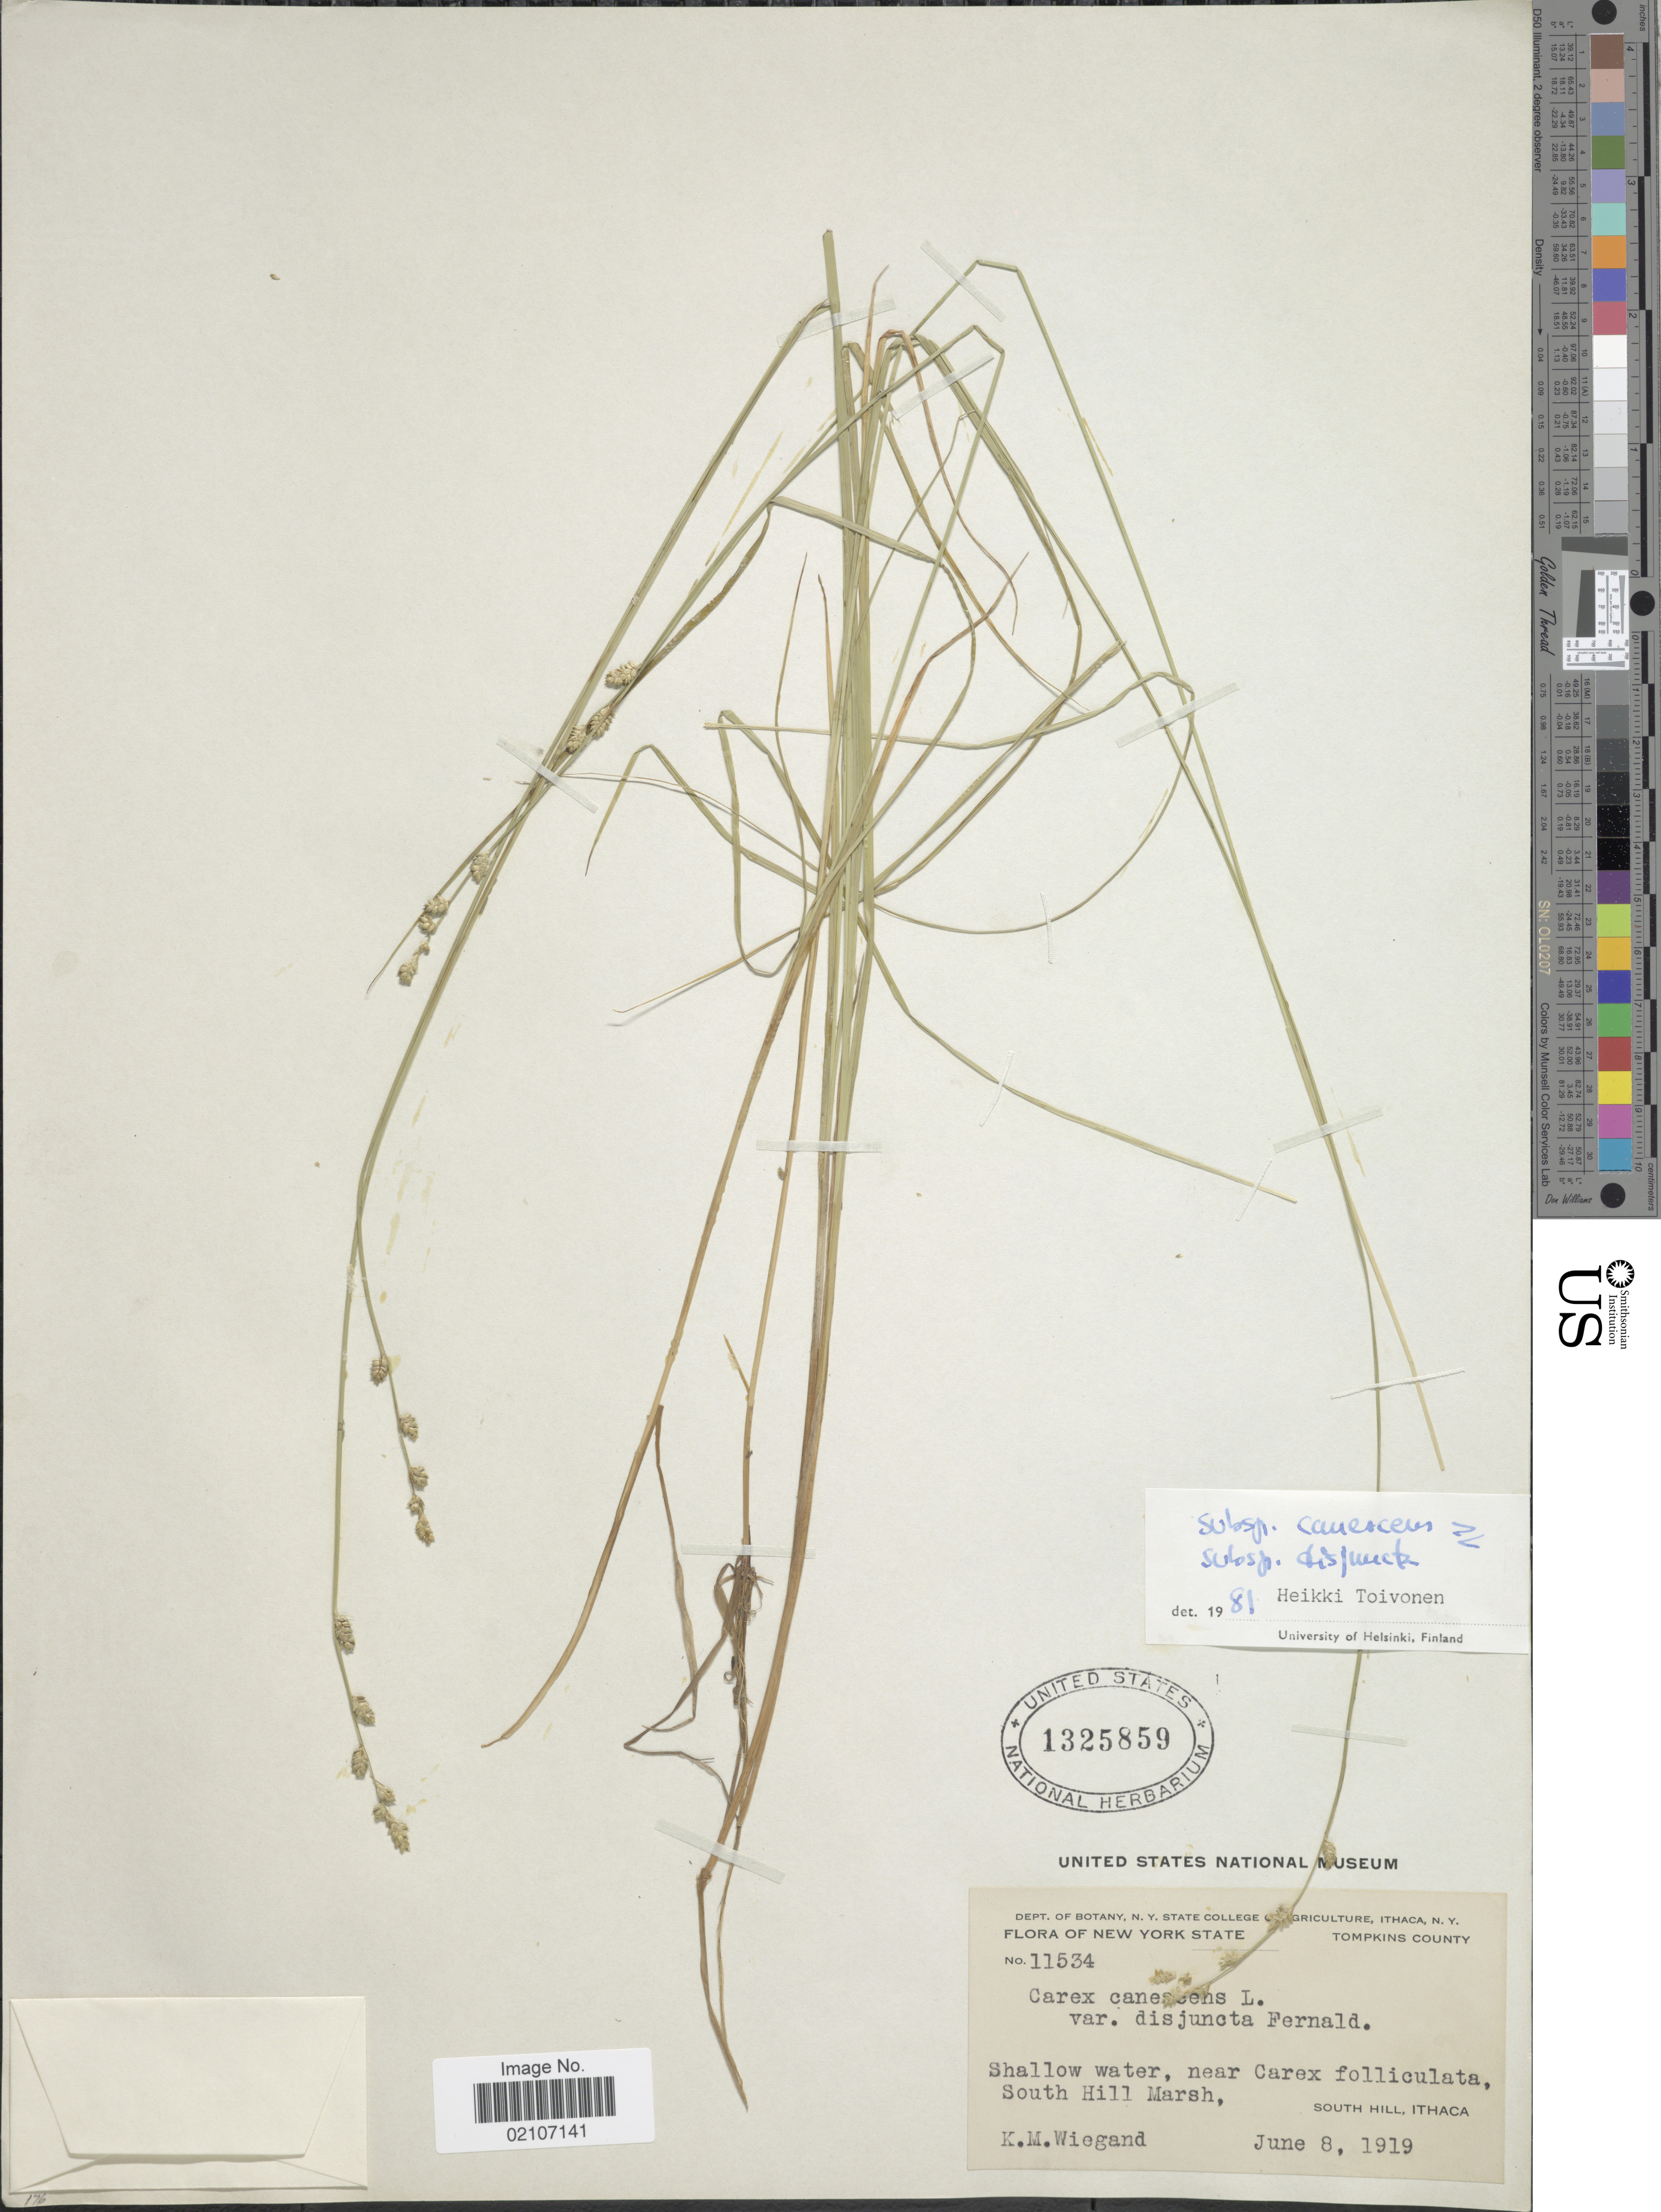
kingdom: Plantae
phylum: Tracheophyta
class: Liliopsida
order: Poales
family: Cyperaceae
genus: Carex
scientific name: Carex canescens var. disjuncta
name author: Fernald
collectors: K. M. Wiegand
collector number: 11534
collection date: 1919-06-08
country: United States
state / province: New York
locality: Tompkins County, South Hill Marsh, South Hill, Ithaca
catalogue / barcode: US 1325859